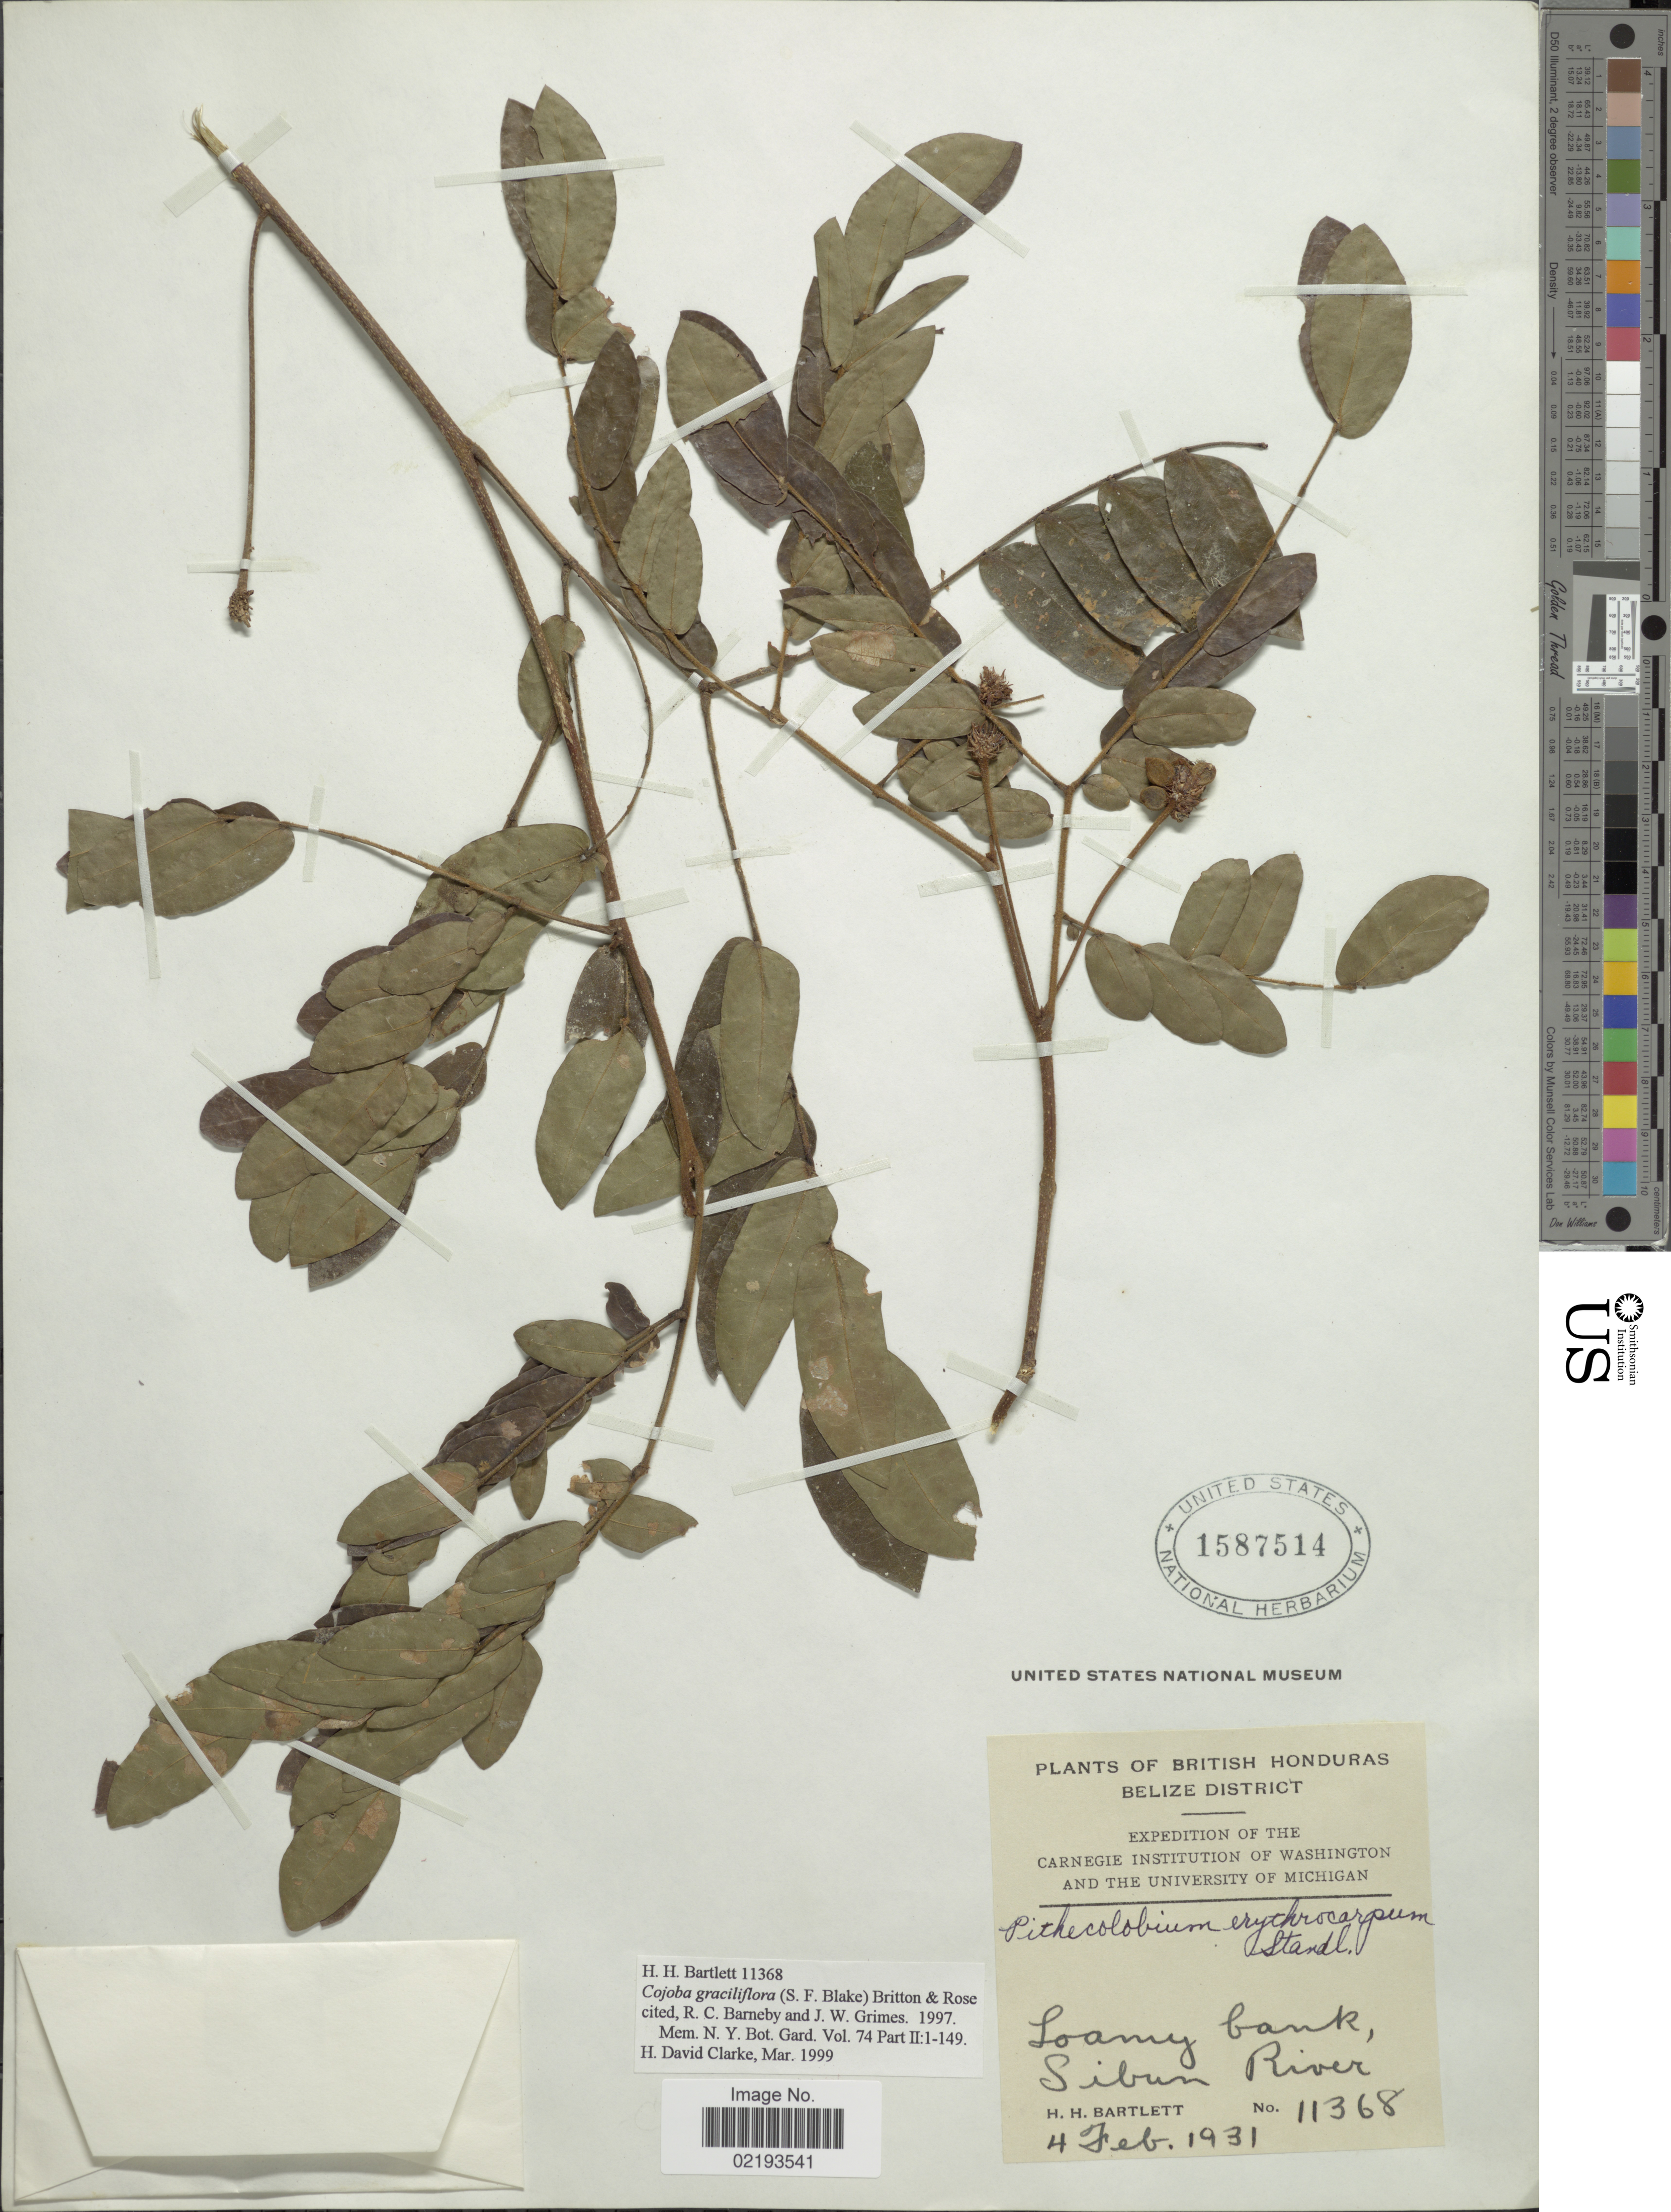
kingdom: Plantae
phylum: Tracheophyta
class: Magnoliopsida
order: Fabales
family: Fabaceae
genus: Cojoba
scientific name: Cojoba graciliflora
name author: (S.F. Blake) Britton & Rose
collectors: H. H. Bartlett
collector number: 11368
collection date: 1931-02-04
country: Belize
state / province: Belize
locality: British Honduras Belize District, Loamy bank, Sibun River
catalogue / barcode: US 1587514